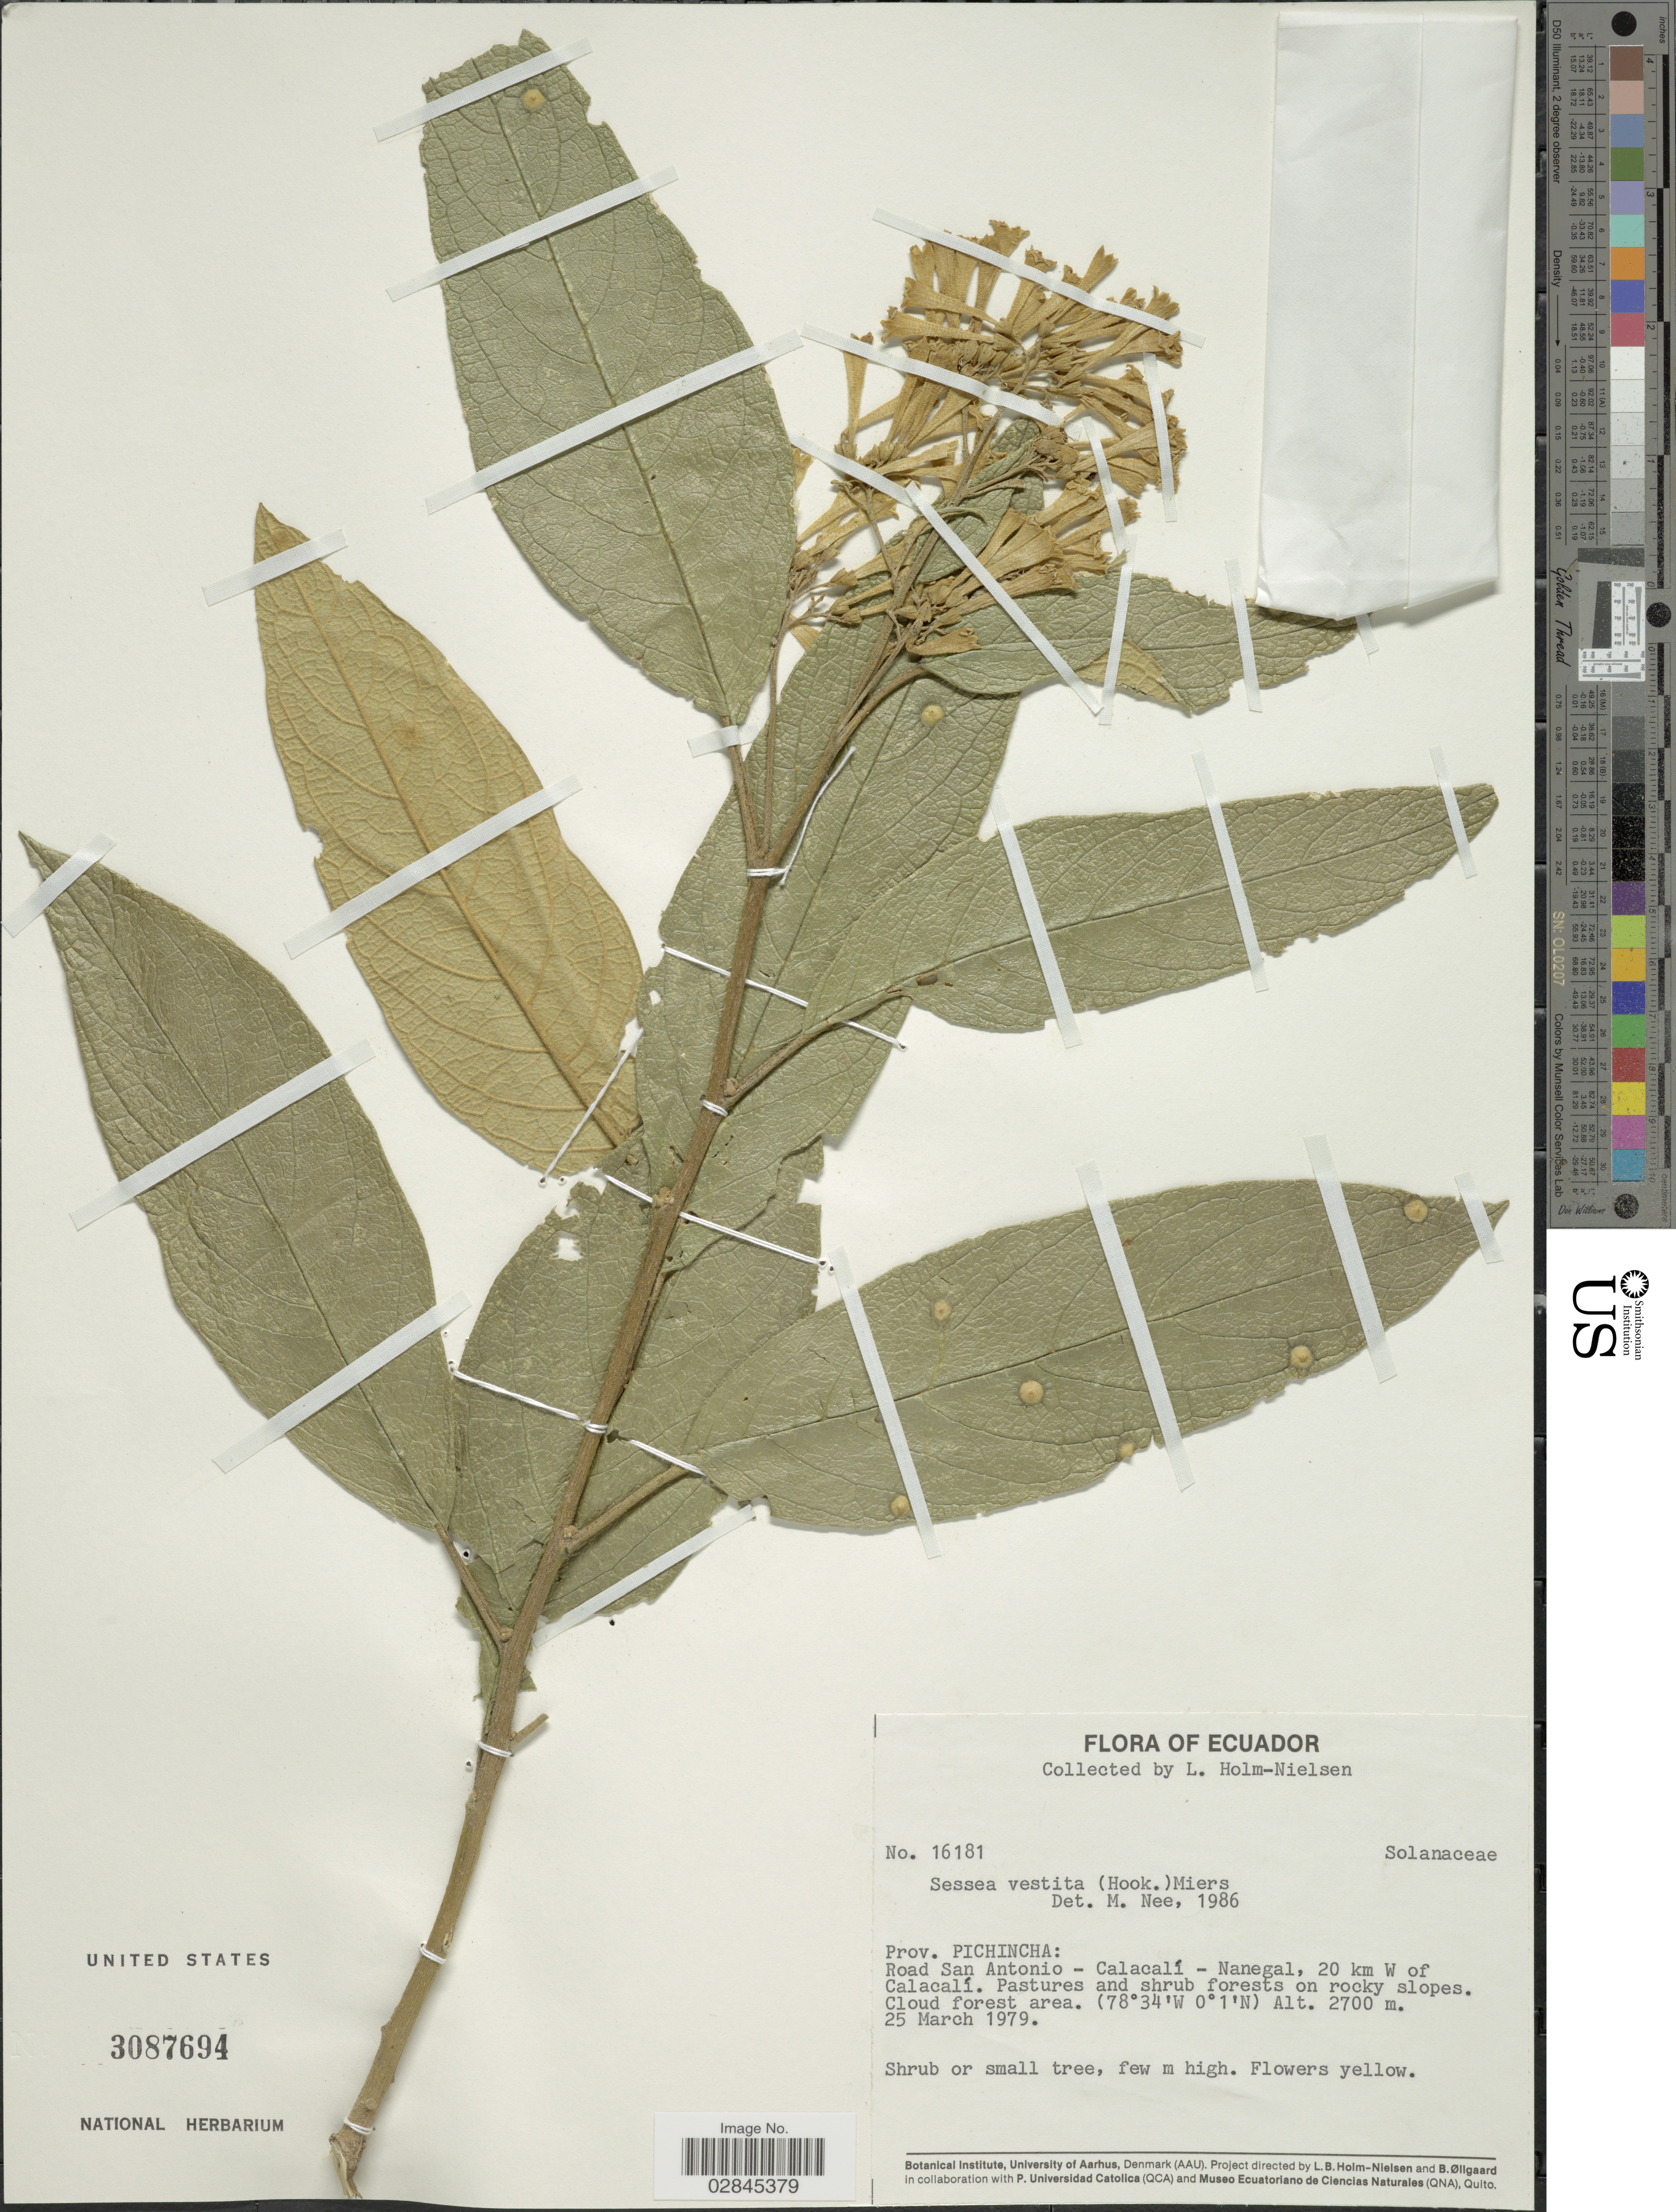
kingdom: Plantae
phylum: Tracheophyta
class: Magnoliopsida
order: Solanales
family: Solanaceae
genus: Cestrum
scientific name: Cestrum vestitum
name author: Hook.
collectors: L. Holm-Nielsen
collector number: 16181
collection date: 1979-03-25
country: Ecuador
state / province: Pichincha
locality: Road San Antonio-Calacalí - Nanegal, 20 km W of Calacalí.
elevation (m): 2700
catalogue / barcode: US 3087694